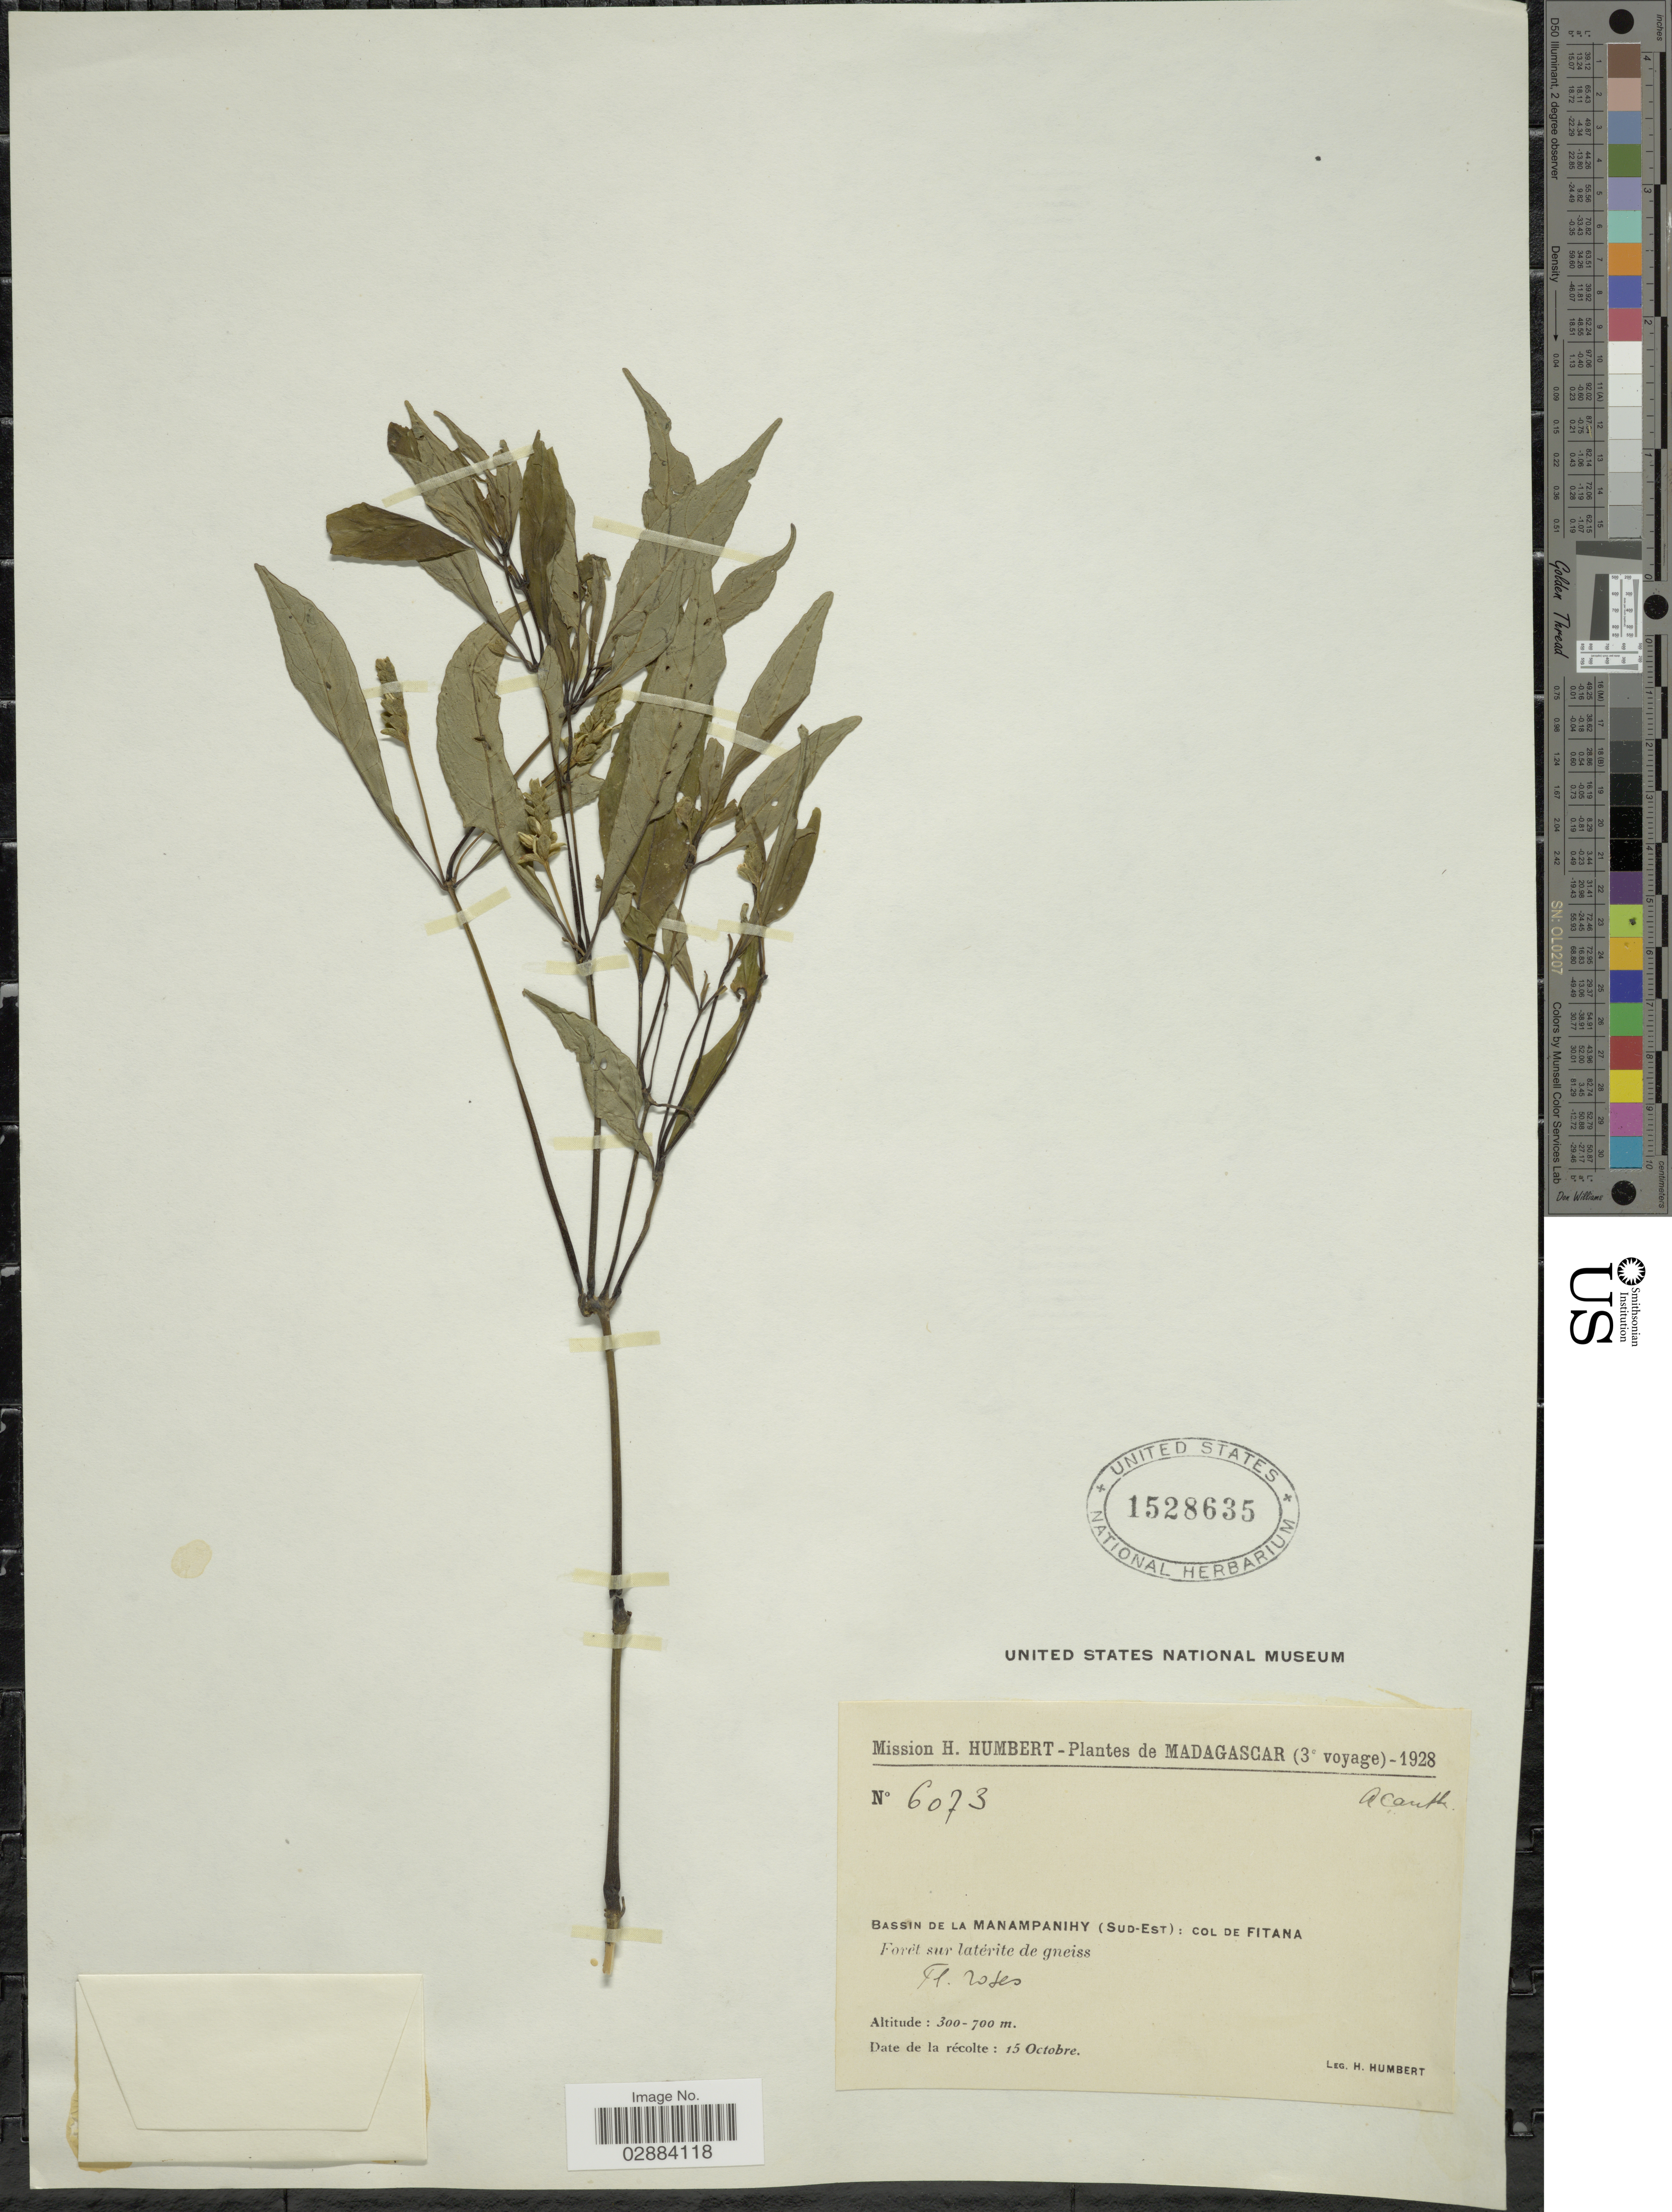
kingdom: Plantae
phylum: Tracheophyta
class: Magnoliopsida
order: Lamiales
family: Acanthaceae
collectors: H. Humbert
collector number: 6073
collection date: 1928-10-15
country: Madagascar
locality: Bassin de La Manampanihy (Sud-Est): Col de Fitana. Forét sur latérite de gneiss.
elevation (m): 300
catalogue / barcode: US 1528635